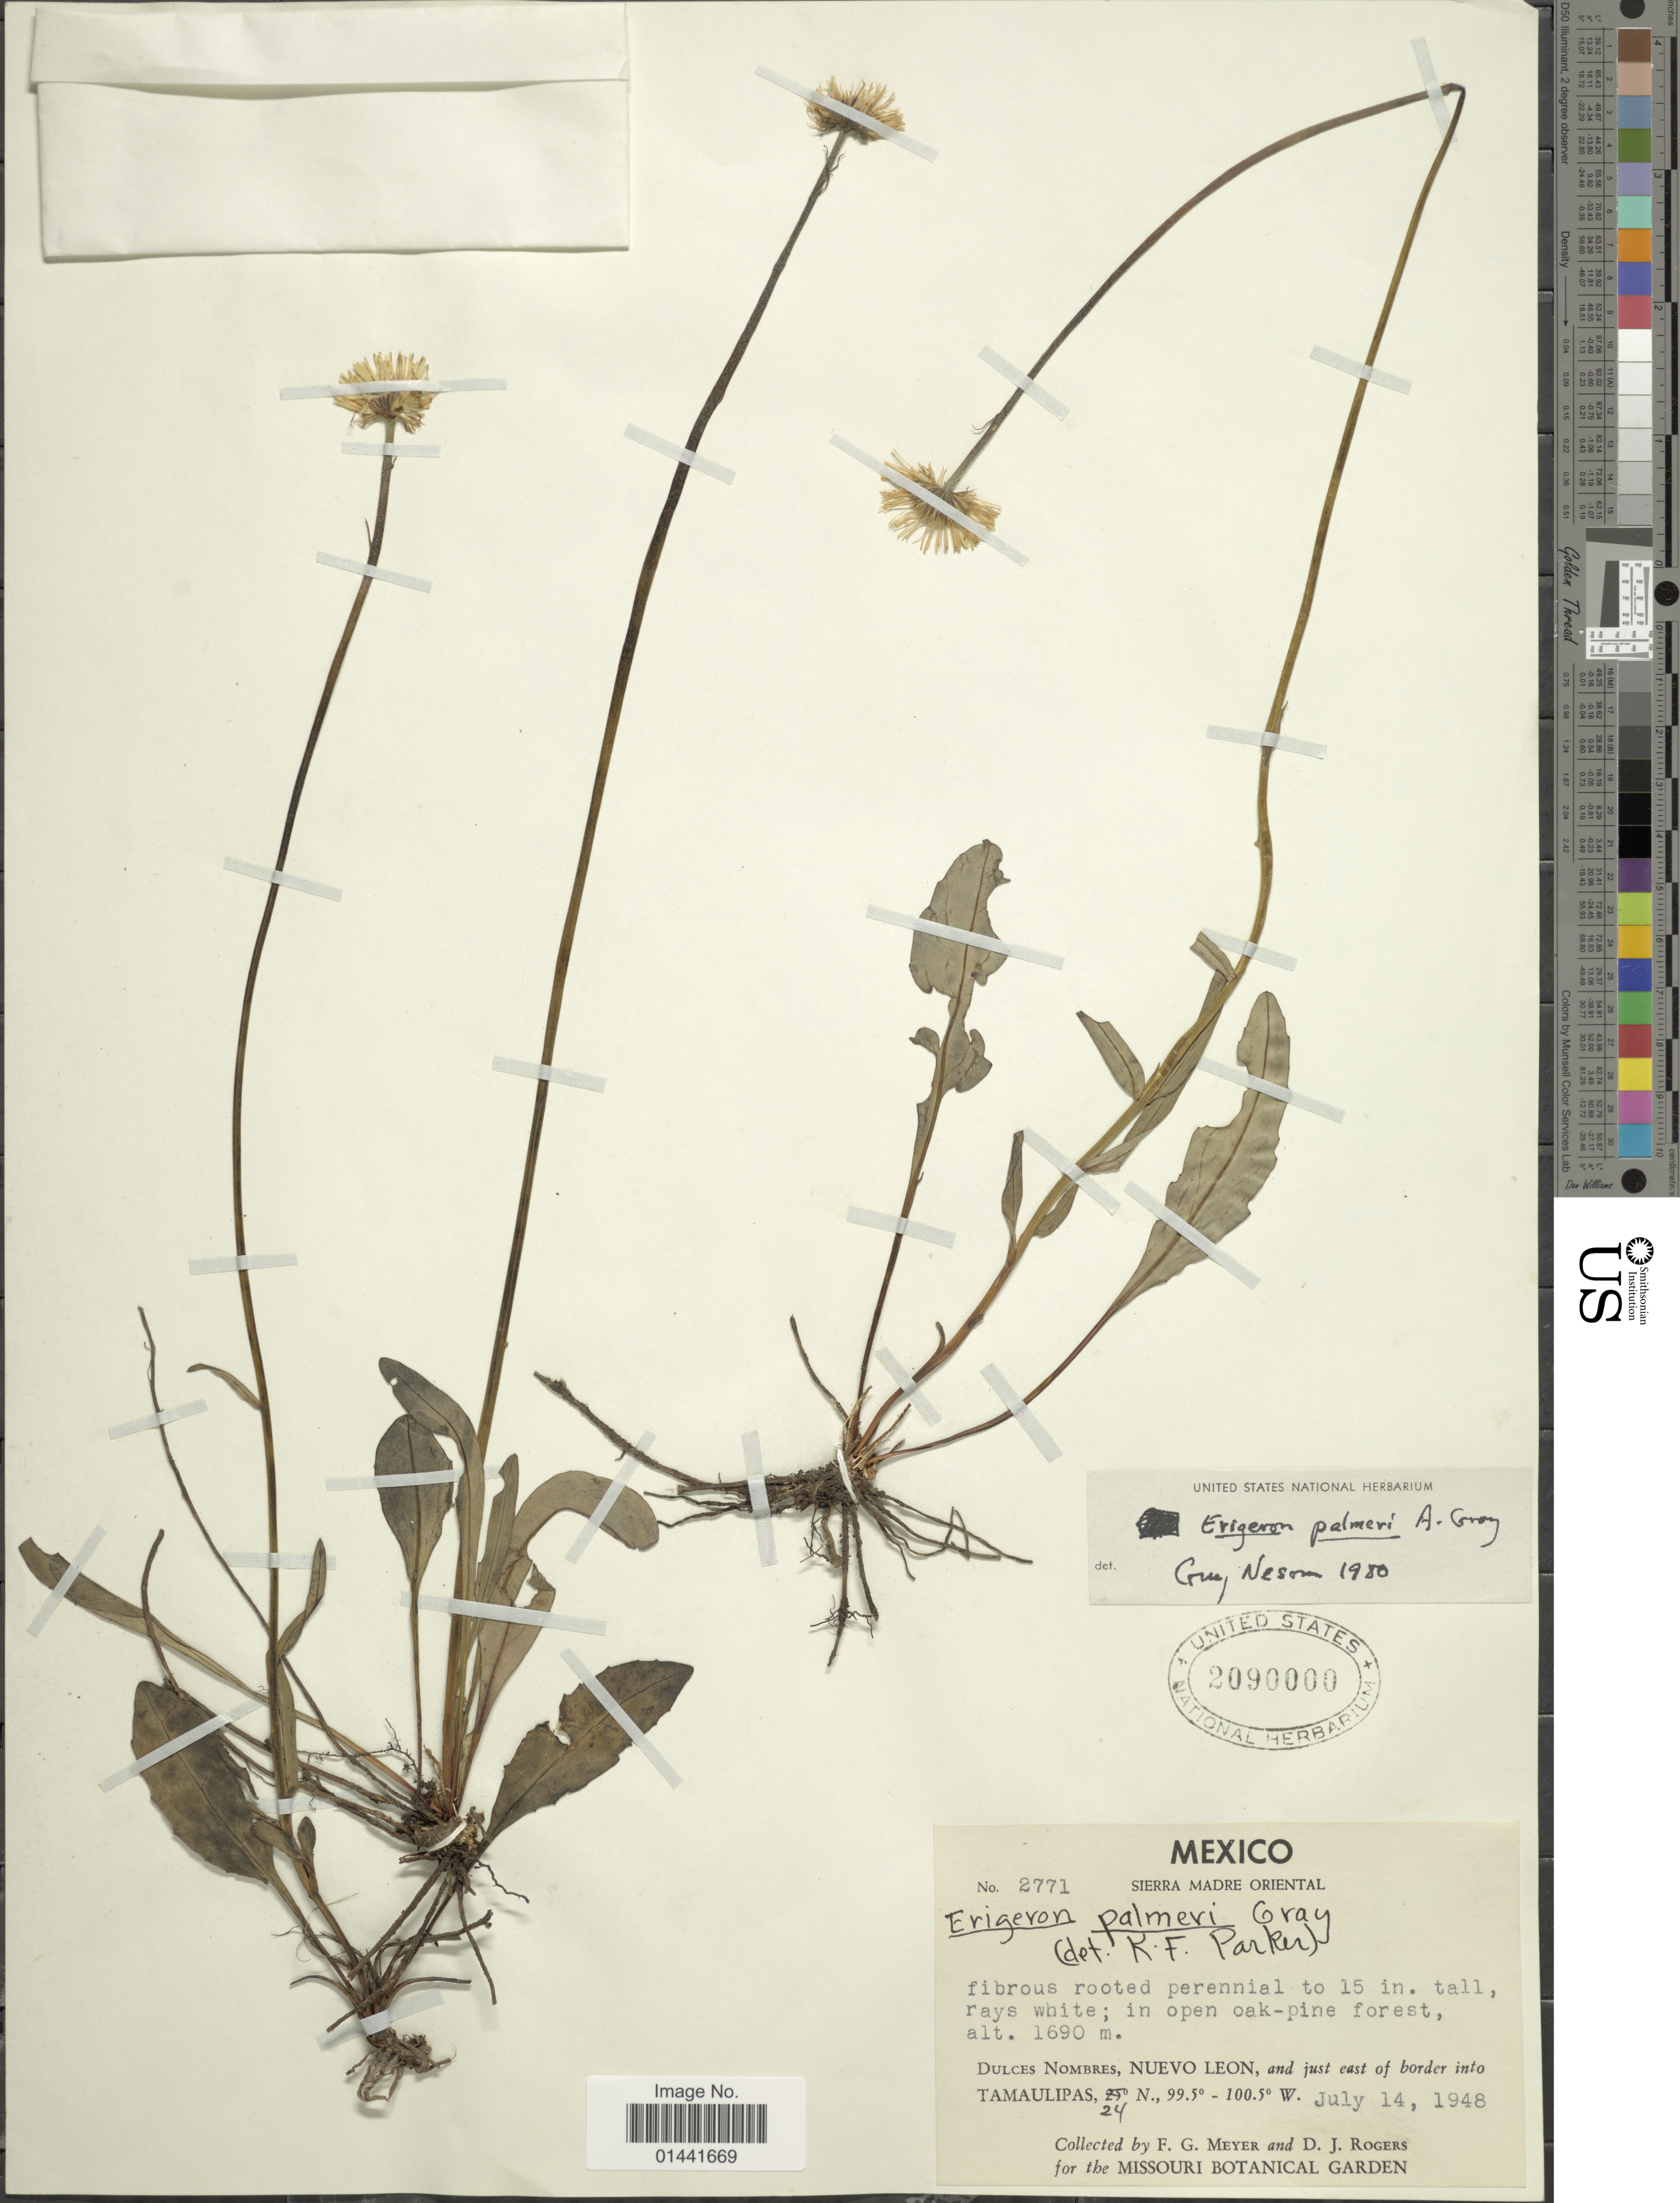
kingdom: Plantae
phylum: Tracheophyta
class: Magnoliopsida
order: Asterales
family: Asteraceae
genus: Erigeron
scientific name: Erigeron palmeri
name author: A. Gray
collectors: F. G. Meyer & D. J. Rogers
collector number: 2771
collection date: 1948-07-14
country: Mexico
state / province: Nuevo León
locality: Sierra Madre Oriental, in open oak-pine forest, Dulces Nombres, and just east of boreder into Tamaulipas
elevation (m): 1690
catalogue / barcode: US 2090000